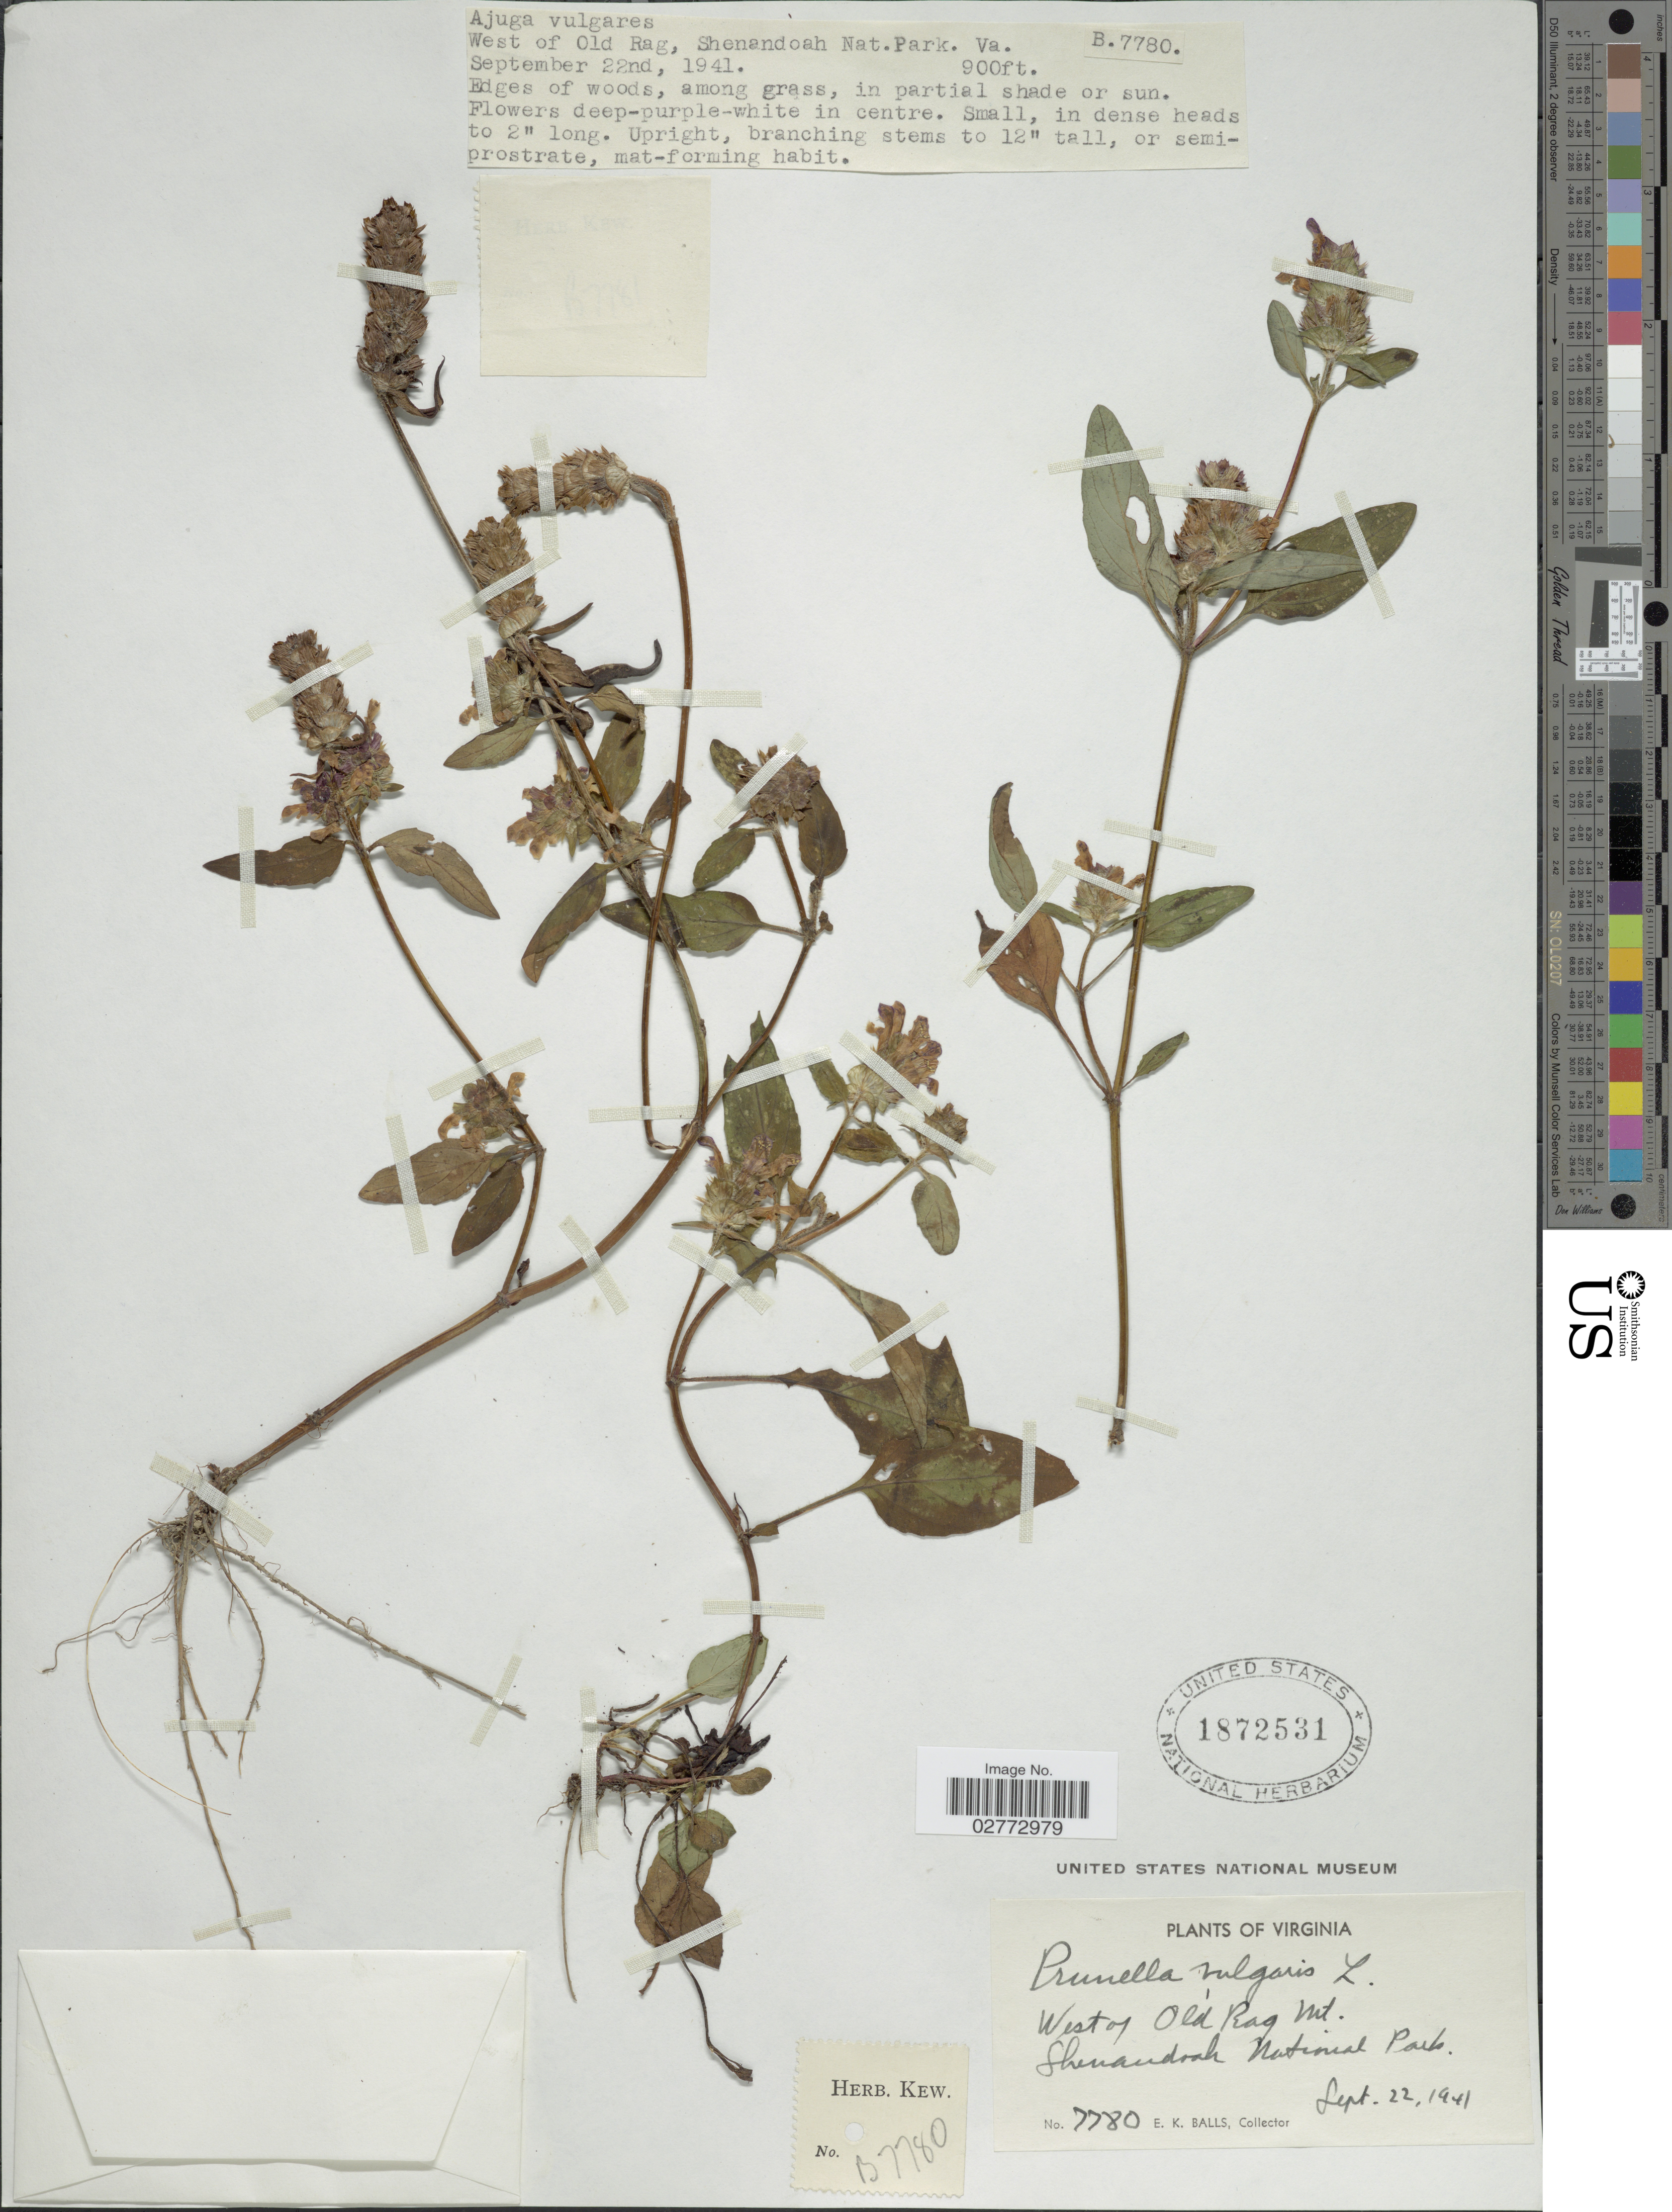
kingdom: Plantae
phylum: Tracheophyta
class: Magnoliopsida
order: Lamiales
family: Lamiaceae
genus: Prunella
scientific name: Prunella vulgaris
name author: L.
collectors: E. K. Balls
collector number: B7780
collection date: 1941-09-22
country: United States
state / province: Virginia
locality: West of Old Rag Mt. Shenandoah National Park.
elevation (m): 274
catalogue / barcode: US 1872531